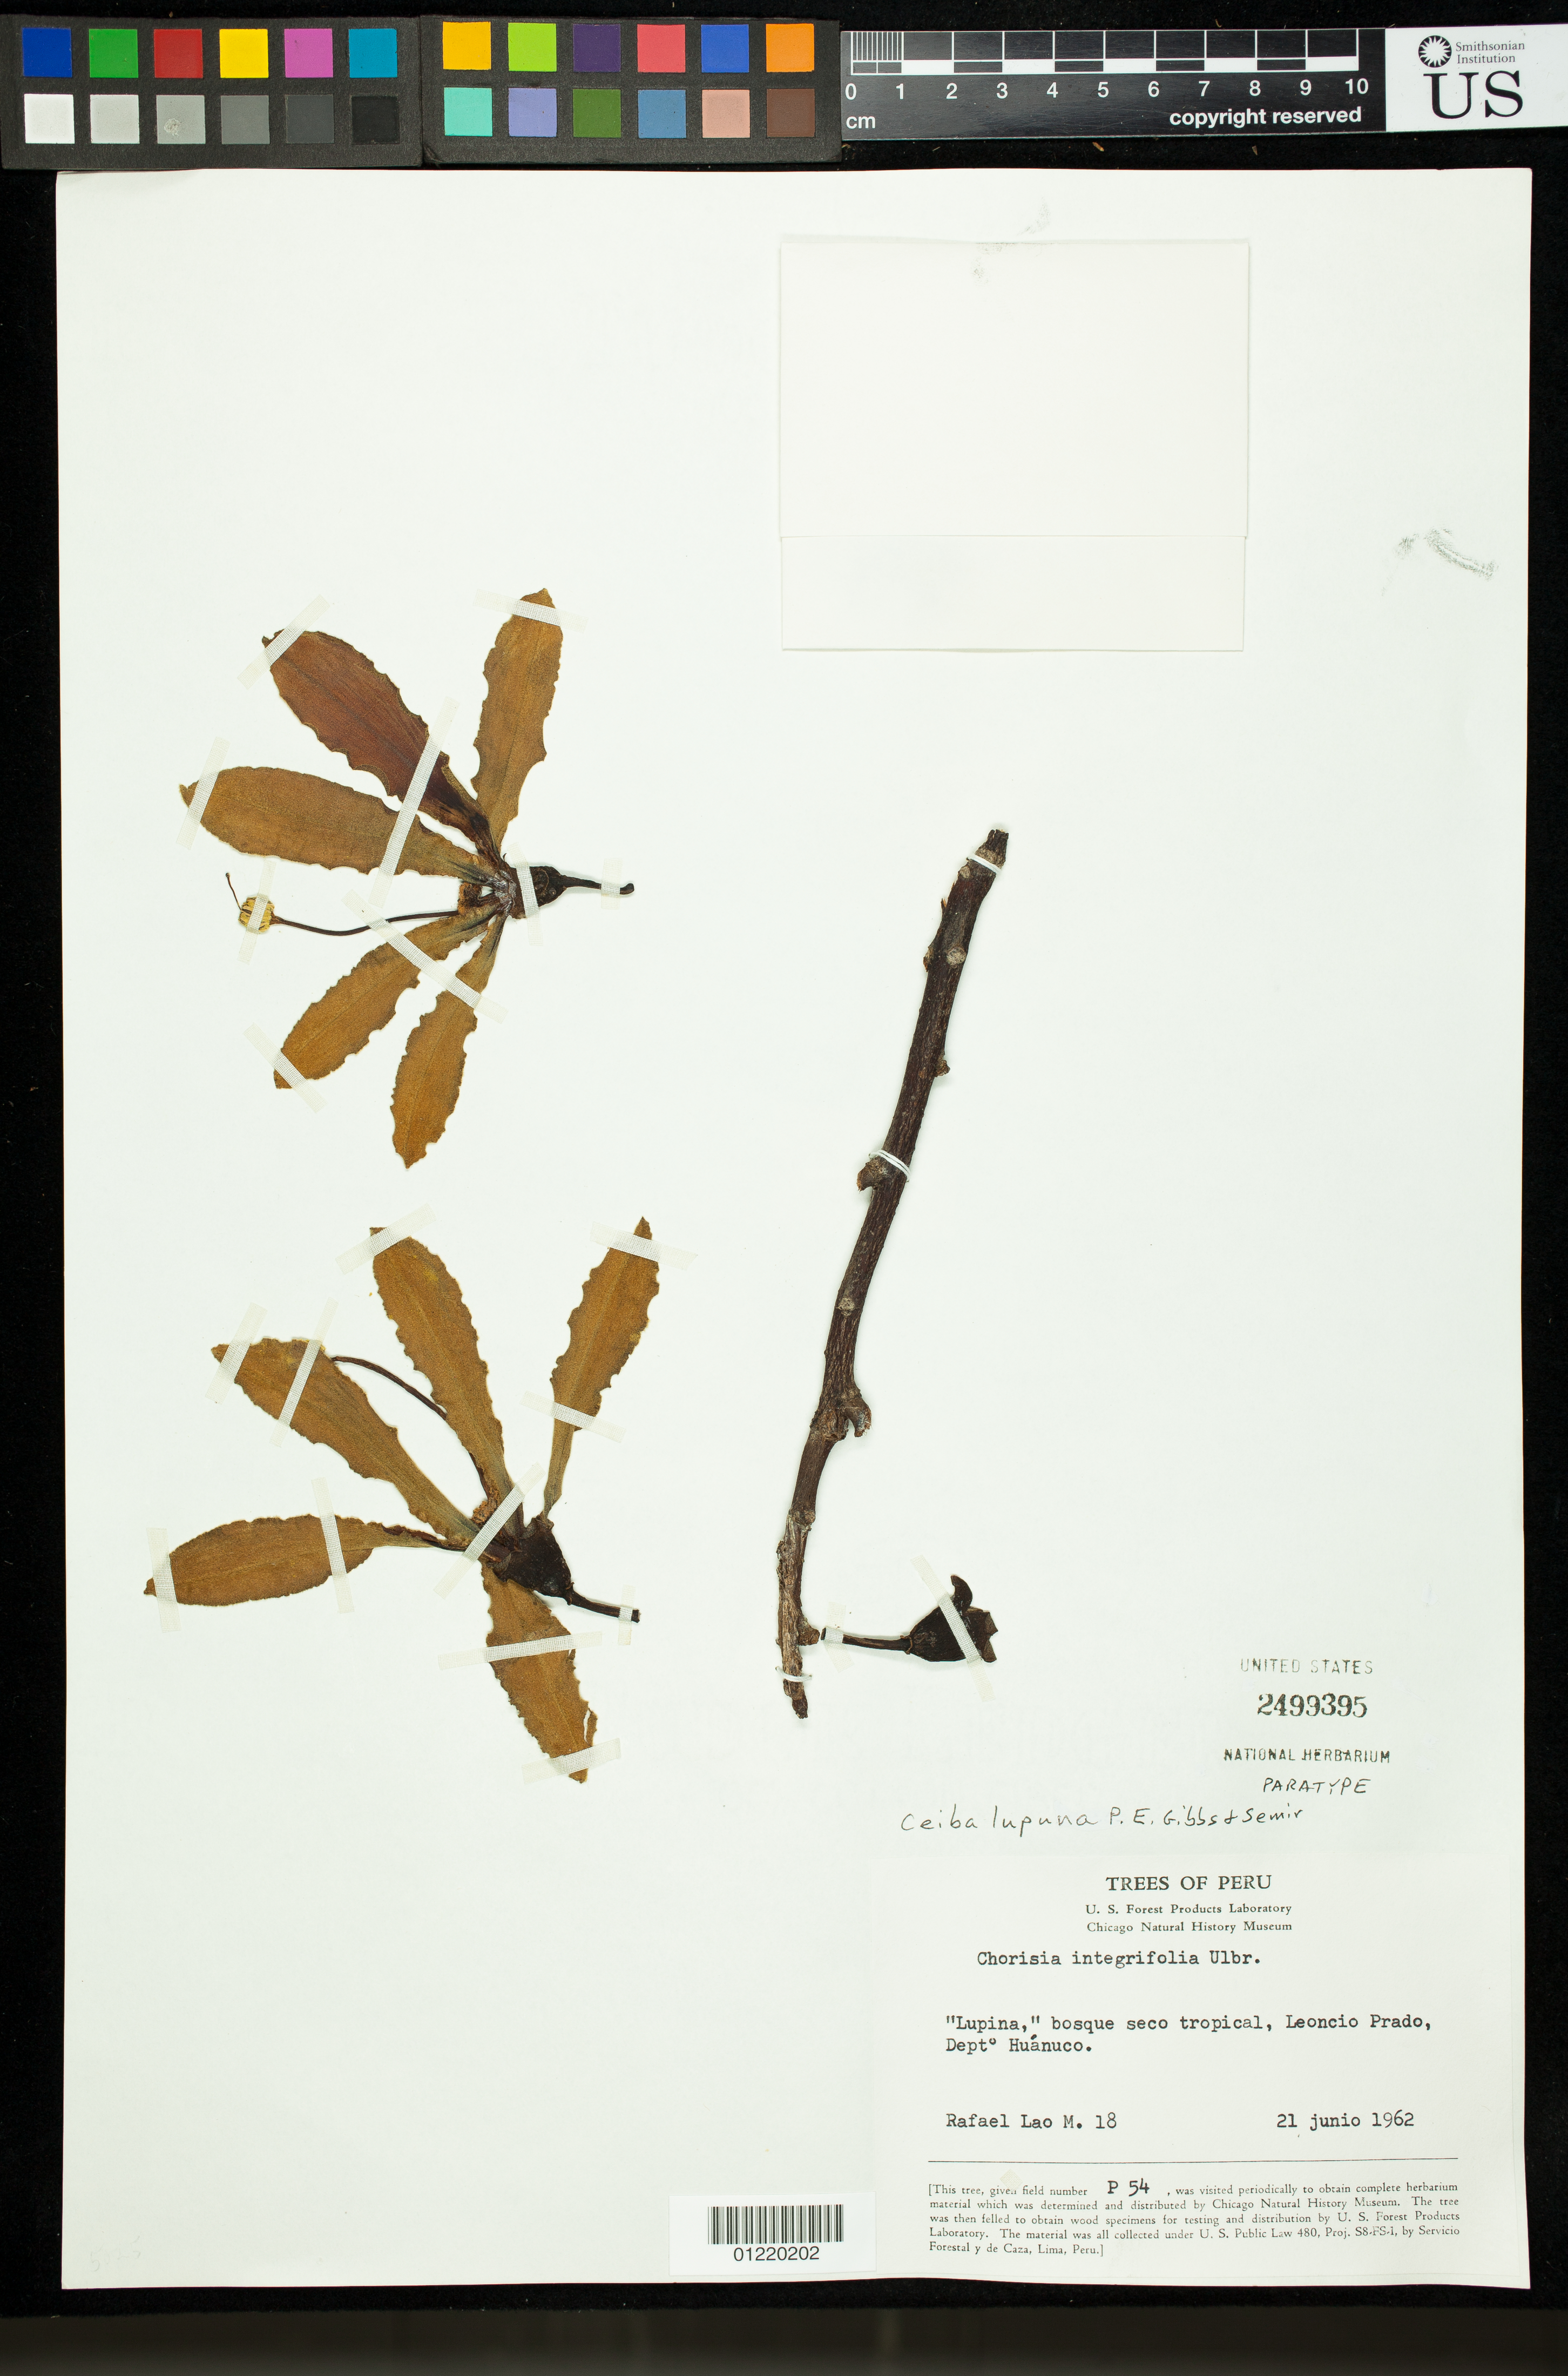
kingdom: Plantae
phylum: Tracheophyta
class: Magnoliopsida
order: Malvales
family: Malvaceae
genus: Ceiba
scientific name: Ceiba lupuna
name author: Gibbs & Semir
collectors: R. Lao M.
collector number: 18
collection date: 1962-06-21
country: Peru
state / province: Huánuco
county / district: Leoncio Prado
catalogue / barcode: US 2499395